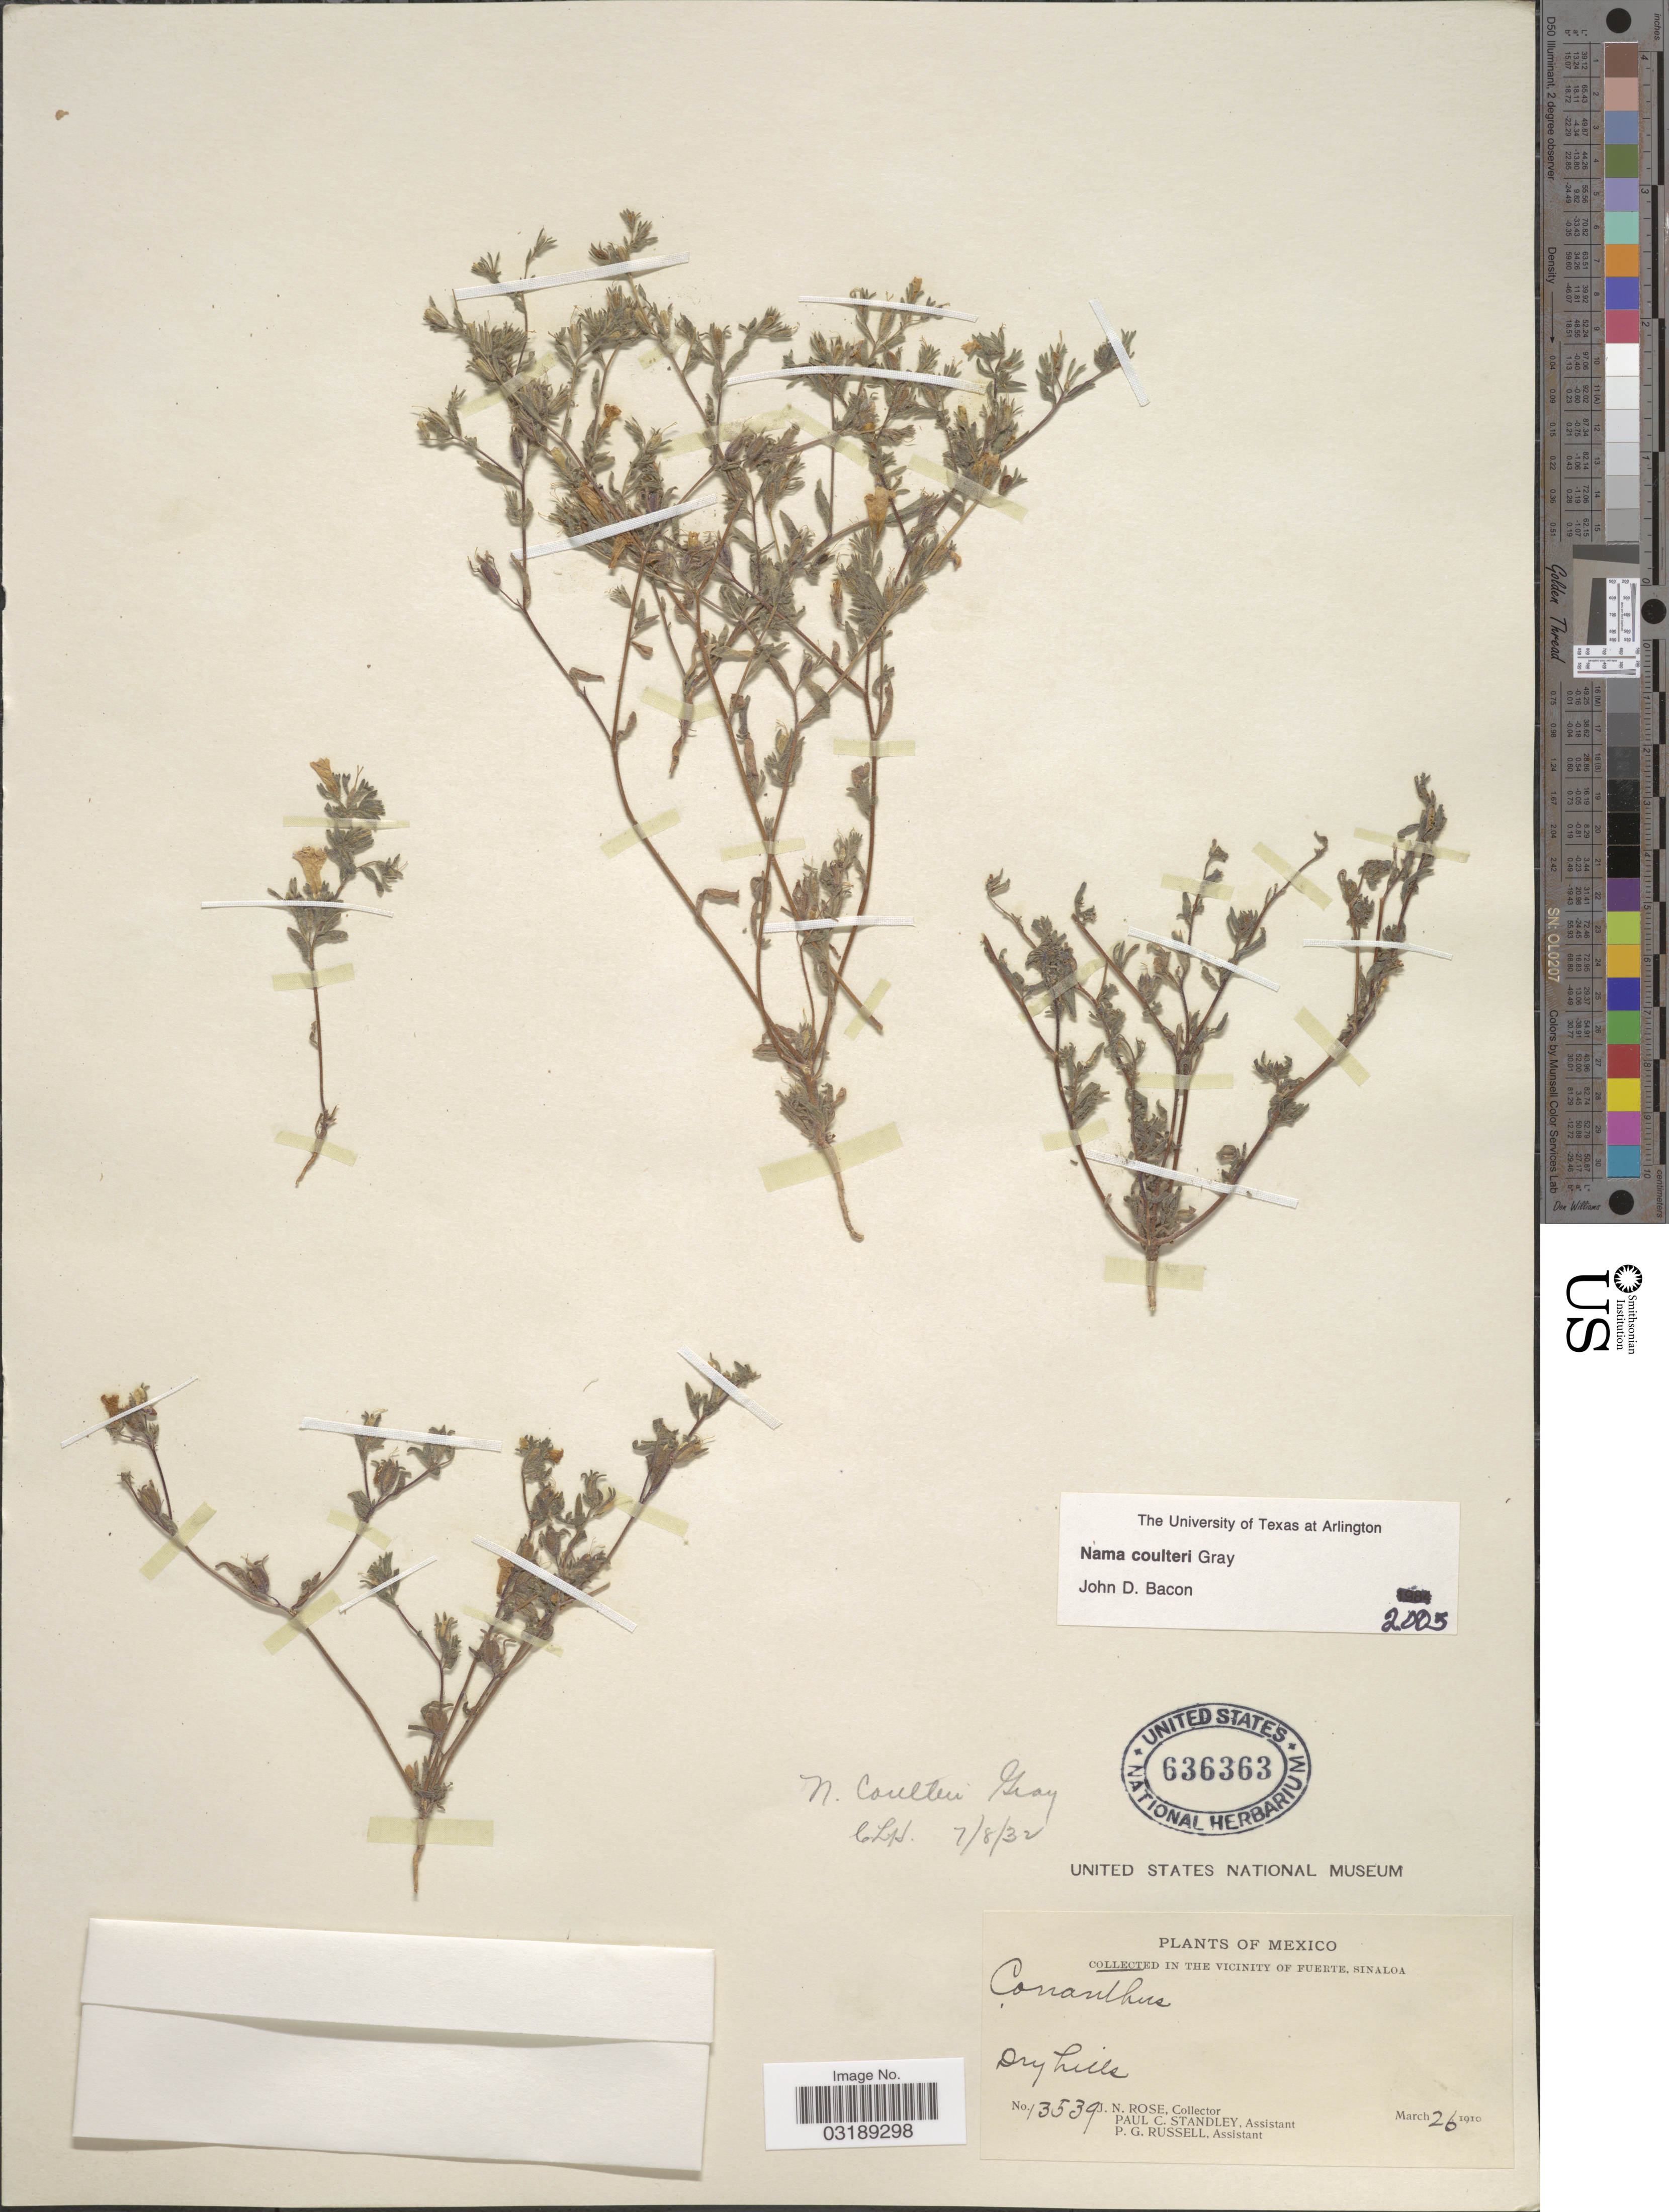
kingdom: Plantae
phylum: Tracheophyta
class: Magnoliopsida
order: Boraginales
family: Namaceae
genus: Nama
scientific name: Nama coulteri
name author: A. Gray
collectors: J. N. Rose, P. C. Standley & P. G. Russell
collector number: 13539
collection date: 1910-03-26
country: Mexico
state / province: Sinaloa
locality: In the vicinity of Fuerte, Dry hills.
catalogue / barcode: US 636363